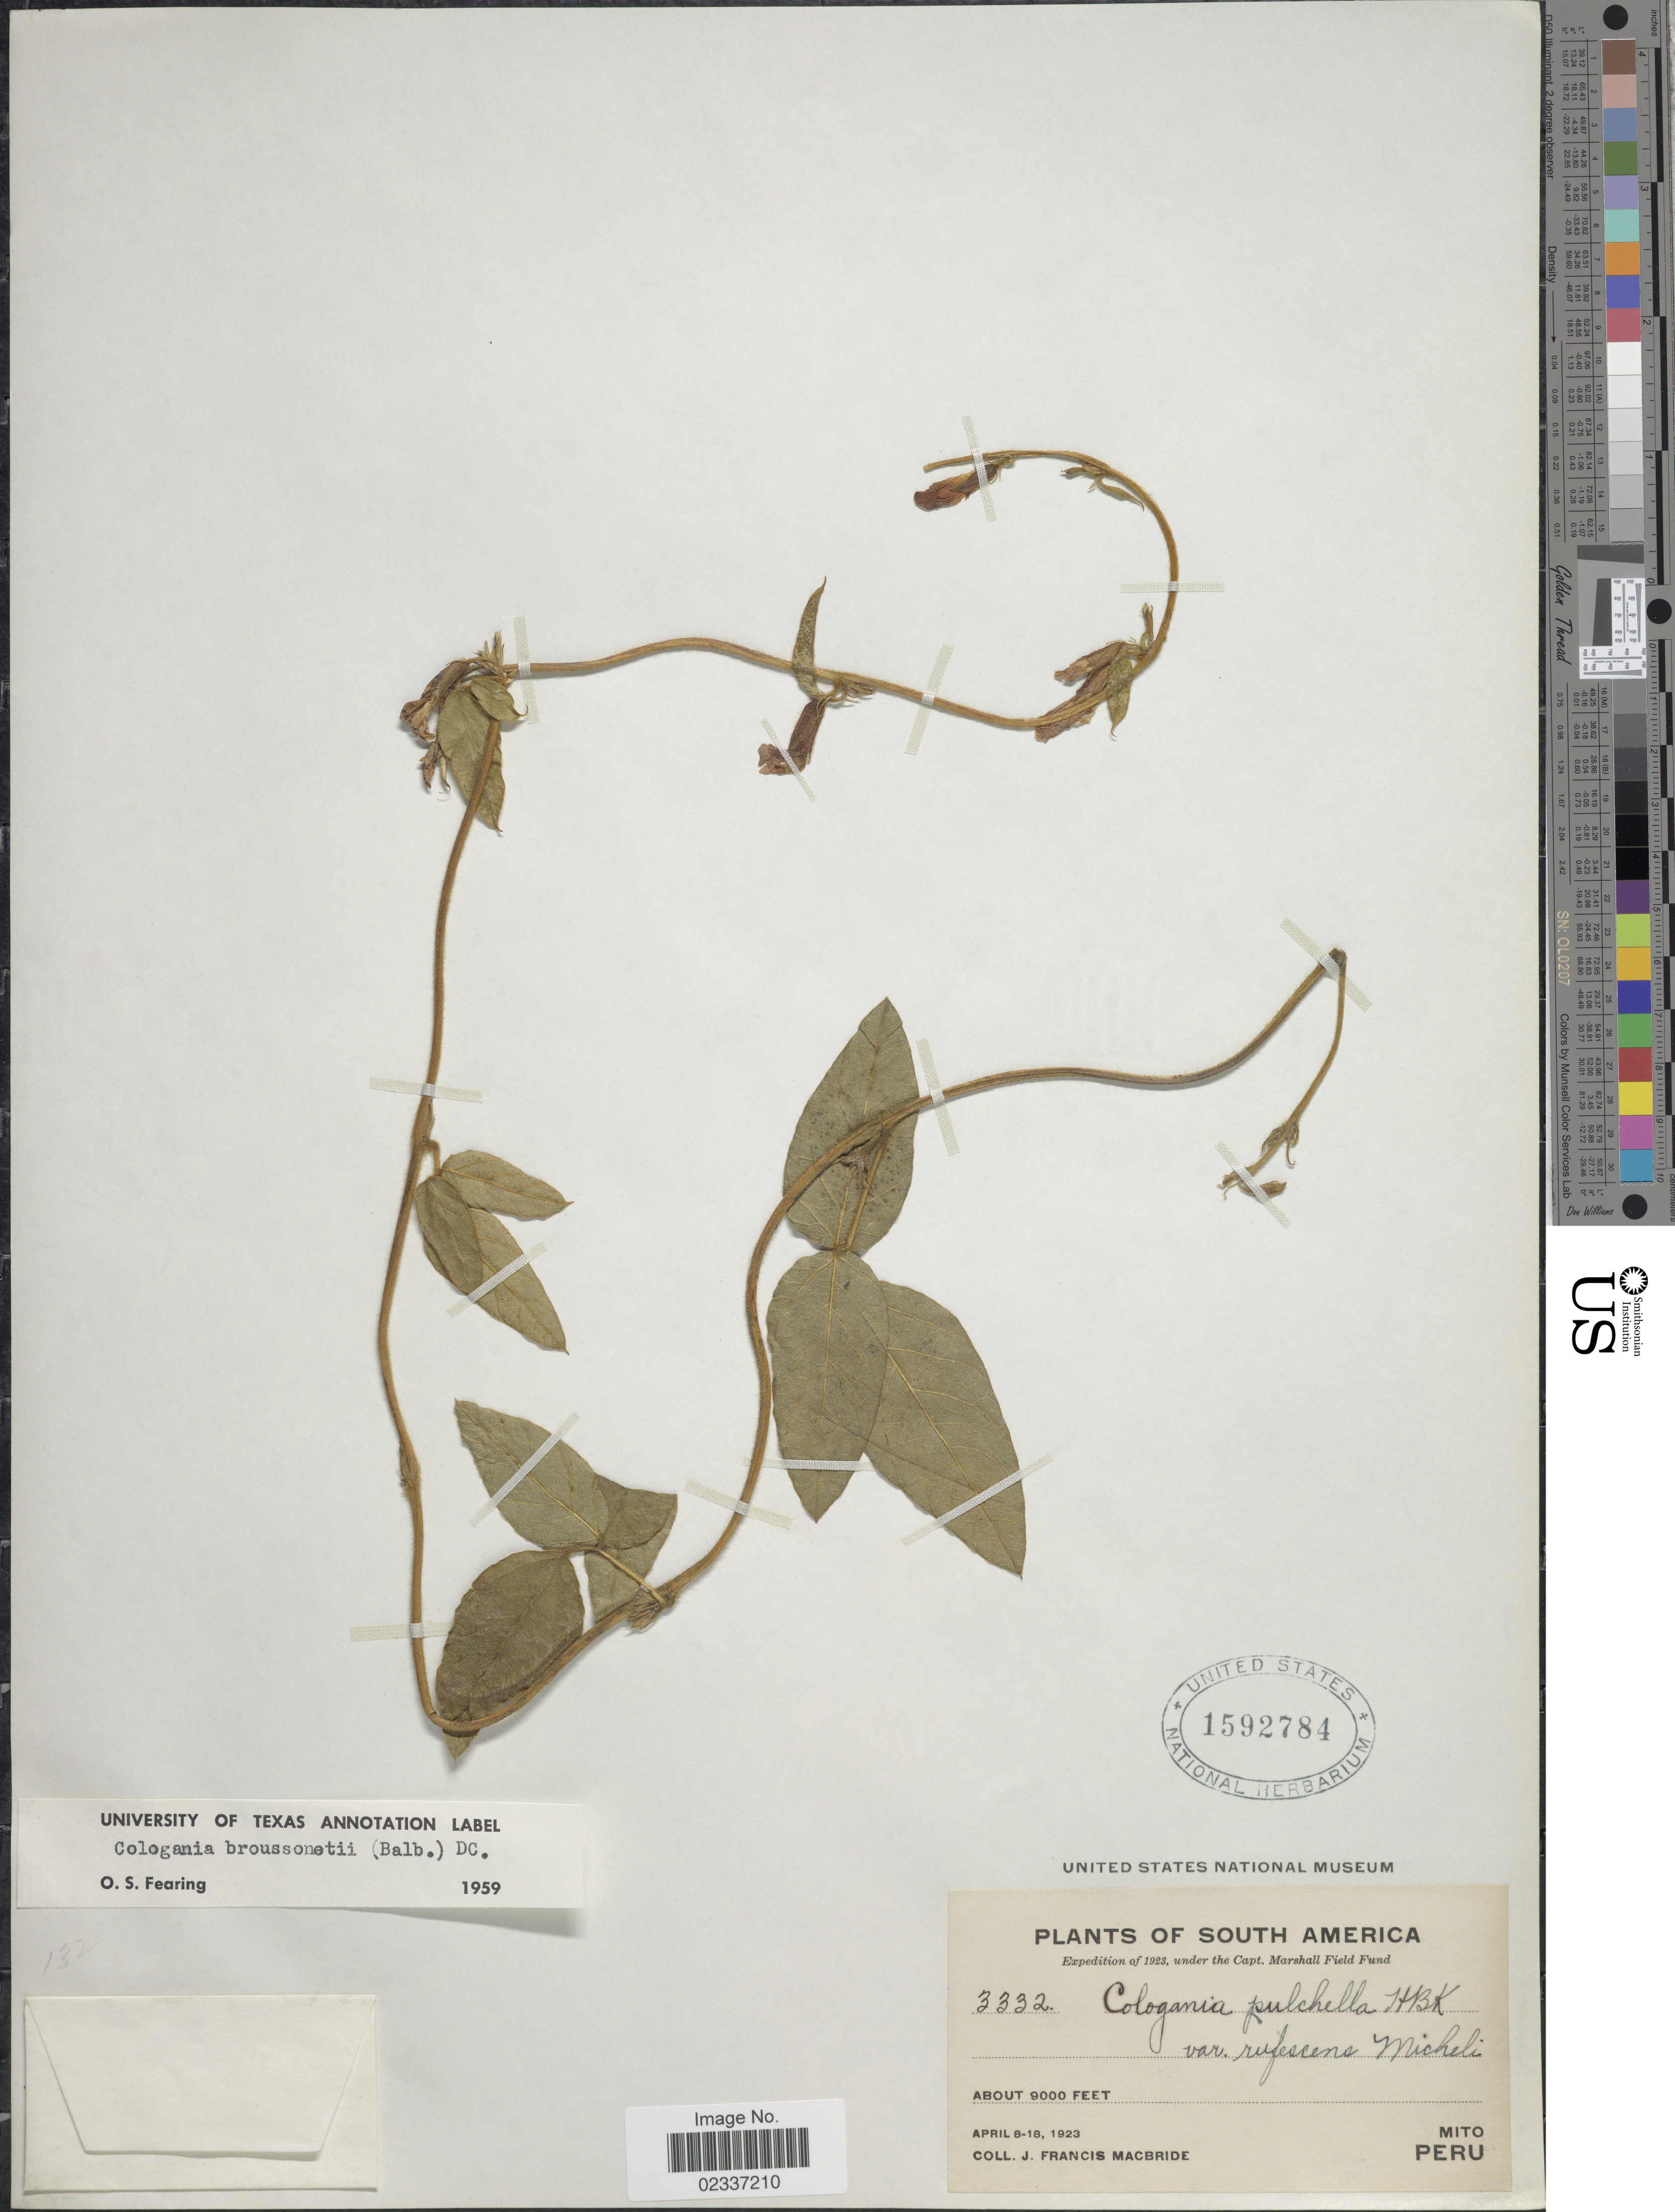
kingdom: Plantae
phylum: Tracheophyta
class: Magnoliopsida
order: Fabales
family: Fabaceae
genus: Cologania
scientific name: Cologania broussonetii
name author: (Balb.) DC.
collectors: J. F. Macbride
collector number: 3332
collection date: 1923-04-08/1923-04-18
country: Peru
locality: Mito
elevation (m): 2743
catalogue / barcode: US 1592784